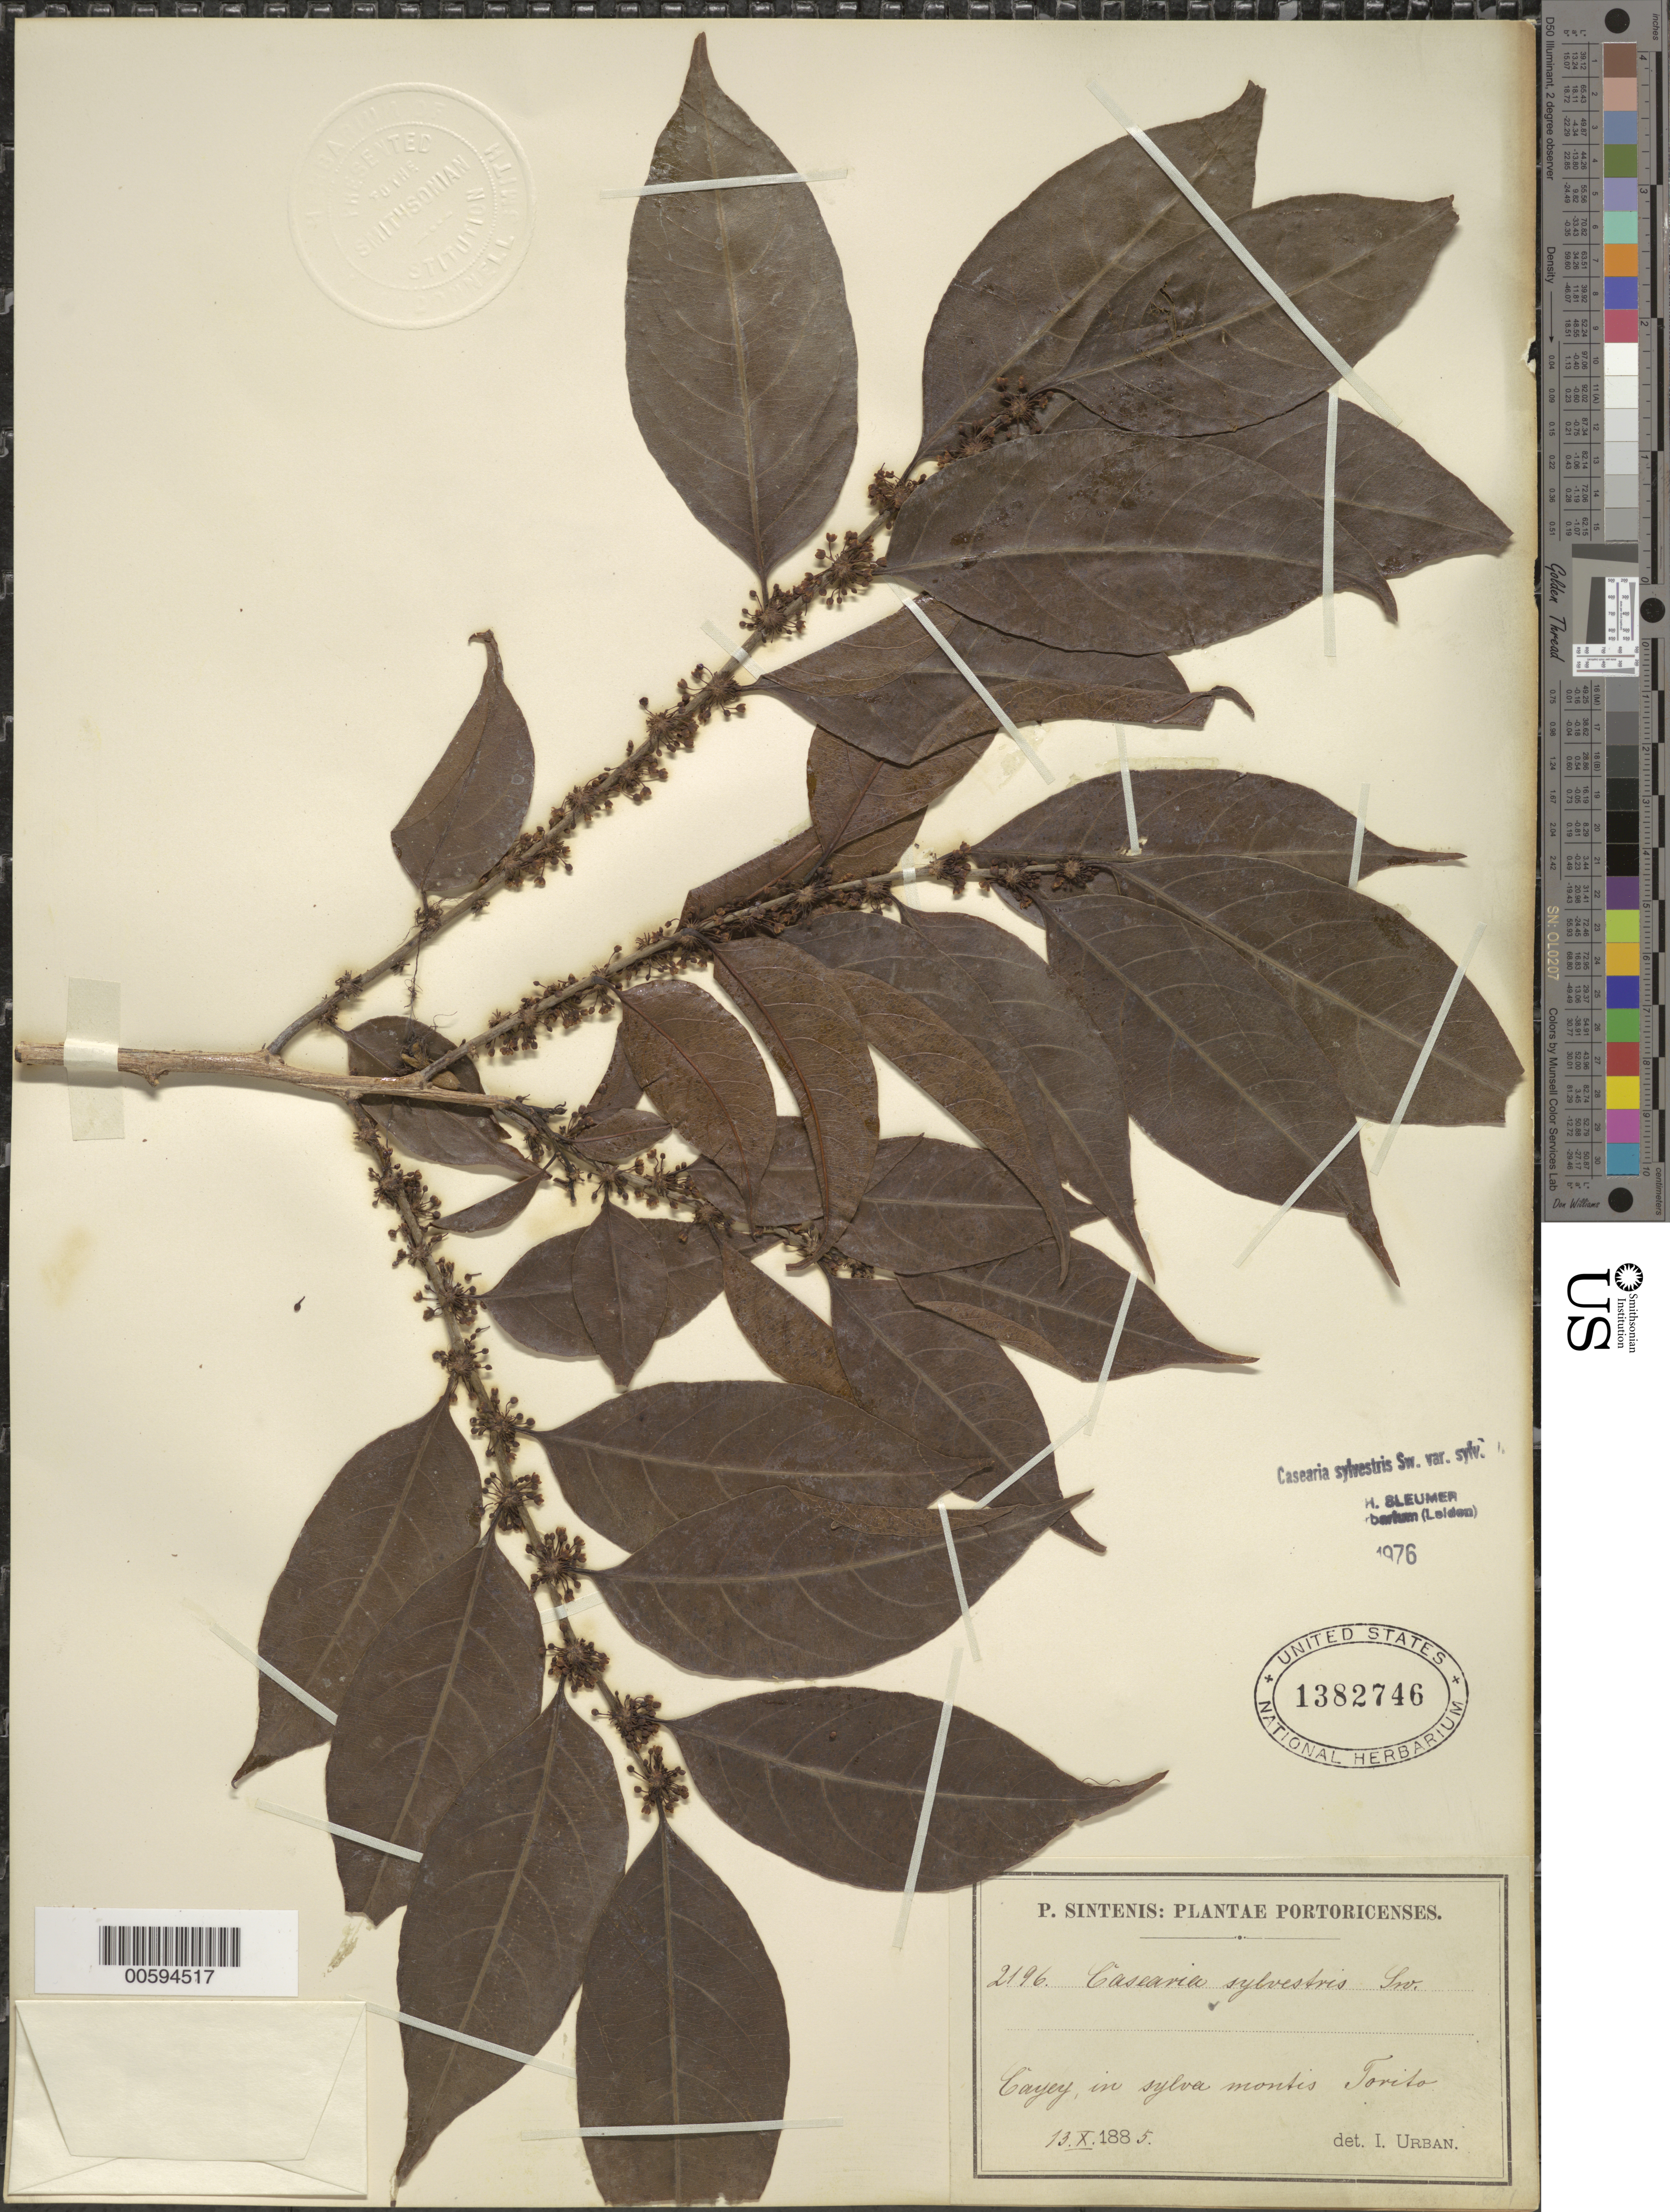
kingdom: Plantae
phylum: Tracheophyta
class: Magnoliopsida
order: Malpighiales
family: Salicaceae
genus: Casearia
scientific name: Casearia sylvestris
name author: Sw.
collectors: P. Sintenis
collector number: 2196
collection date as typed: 13 Oct 1885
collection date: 1885-10-13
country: Puerto Rico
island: Greater Antilles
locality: Cayey, in sylva montis Torito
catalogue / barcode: US 1382746